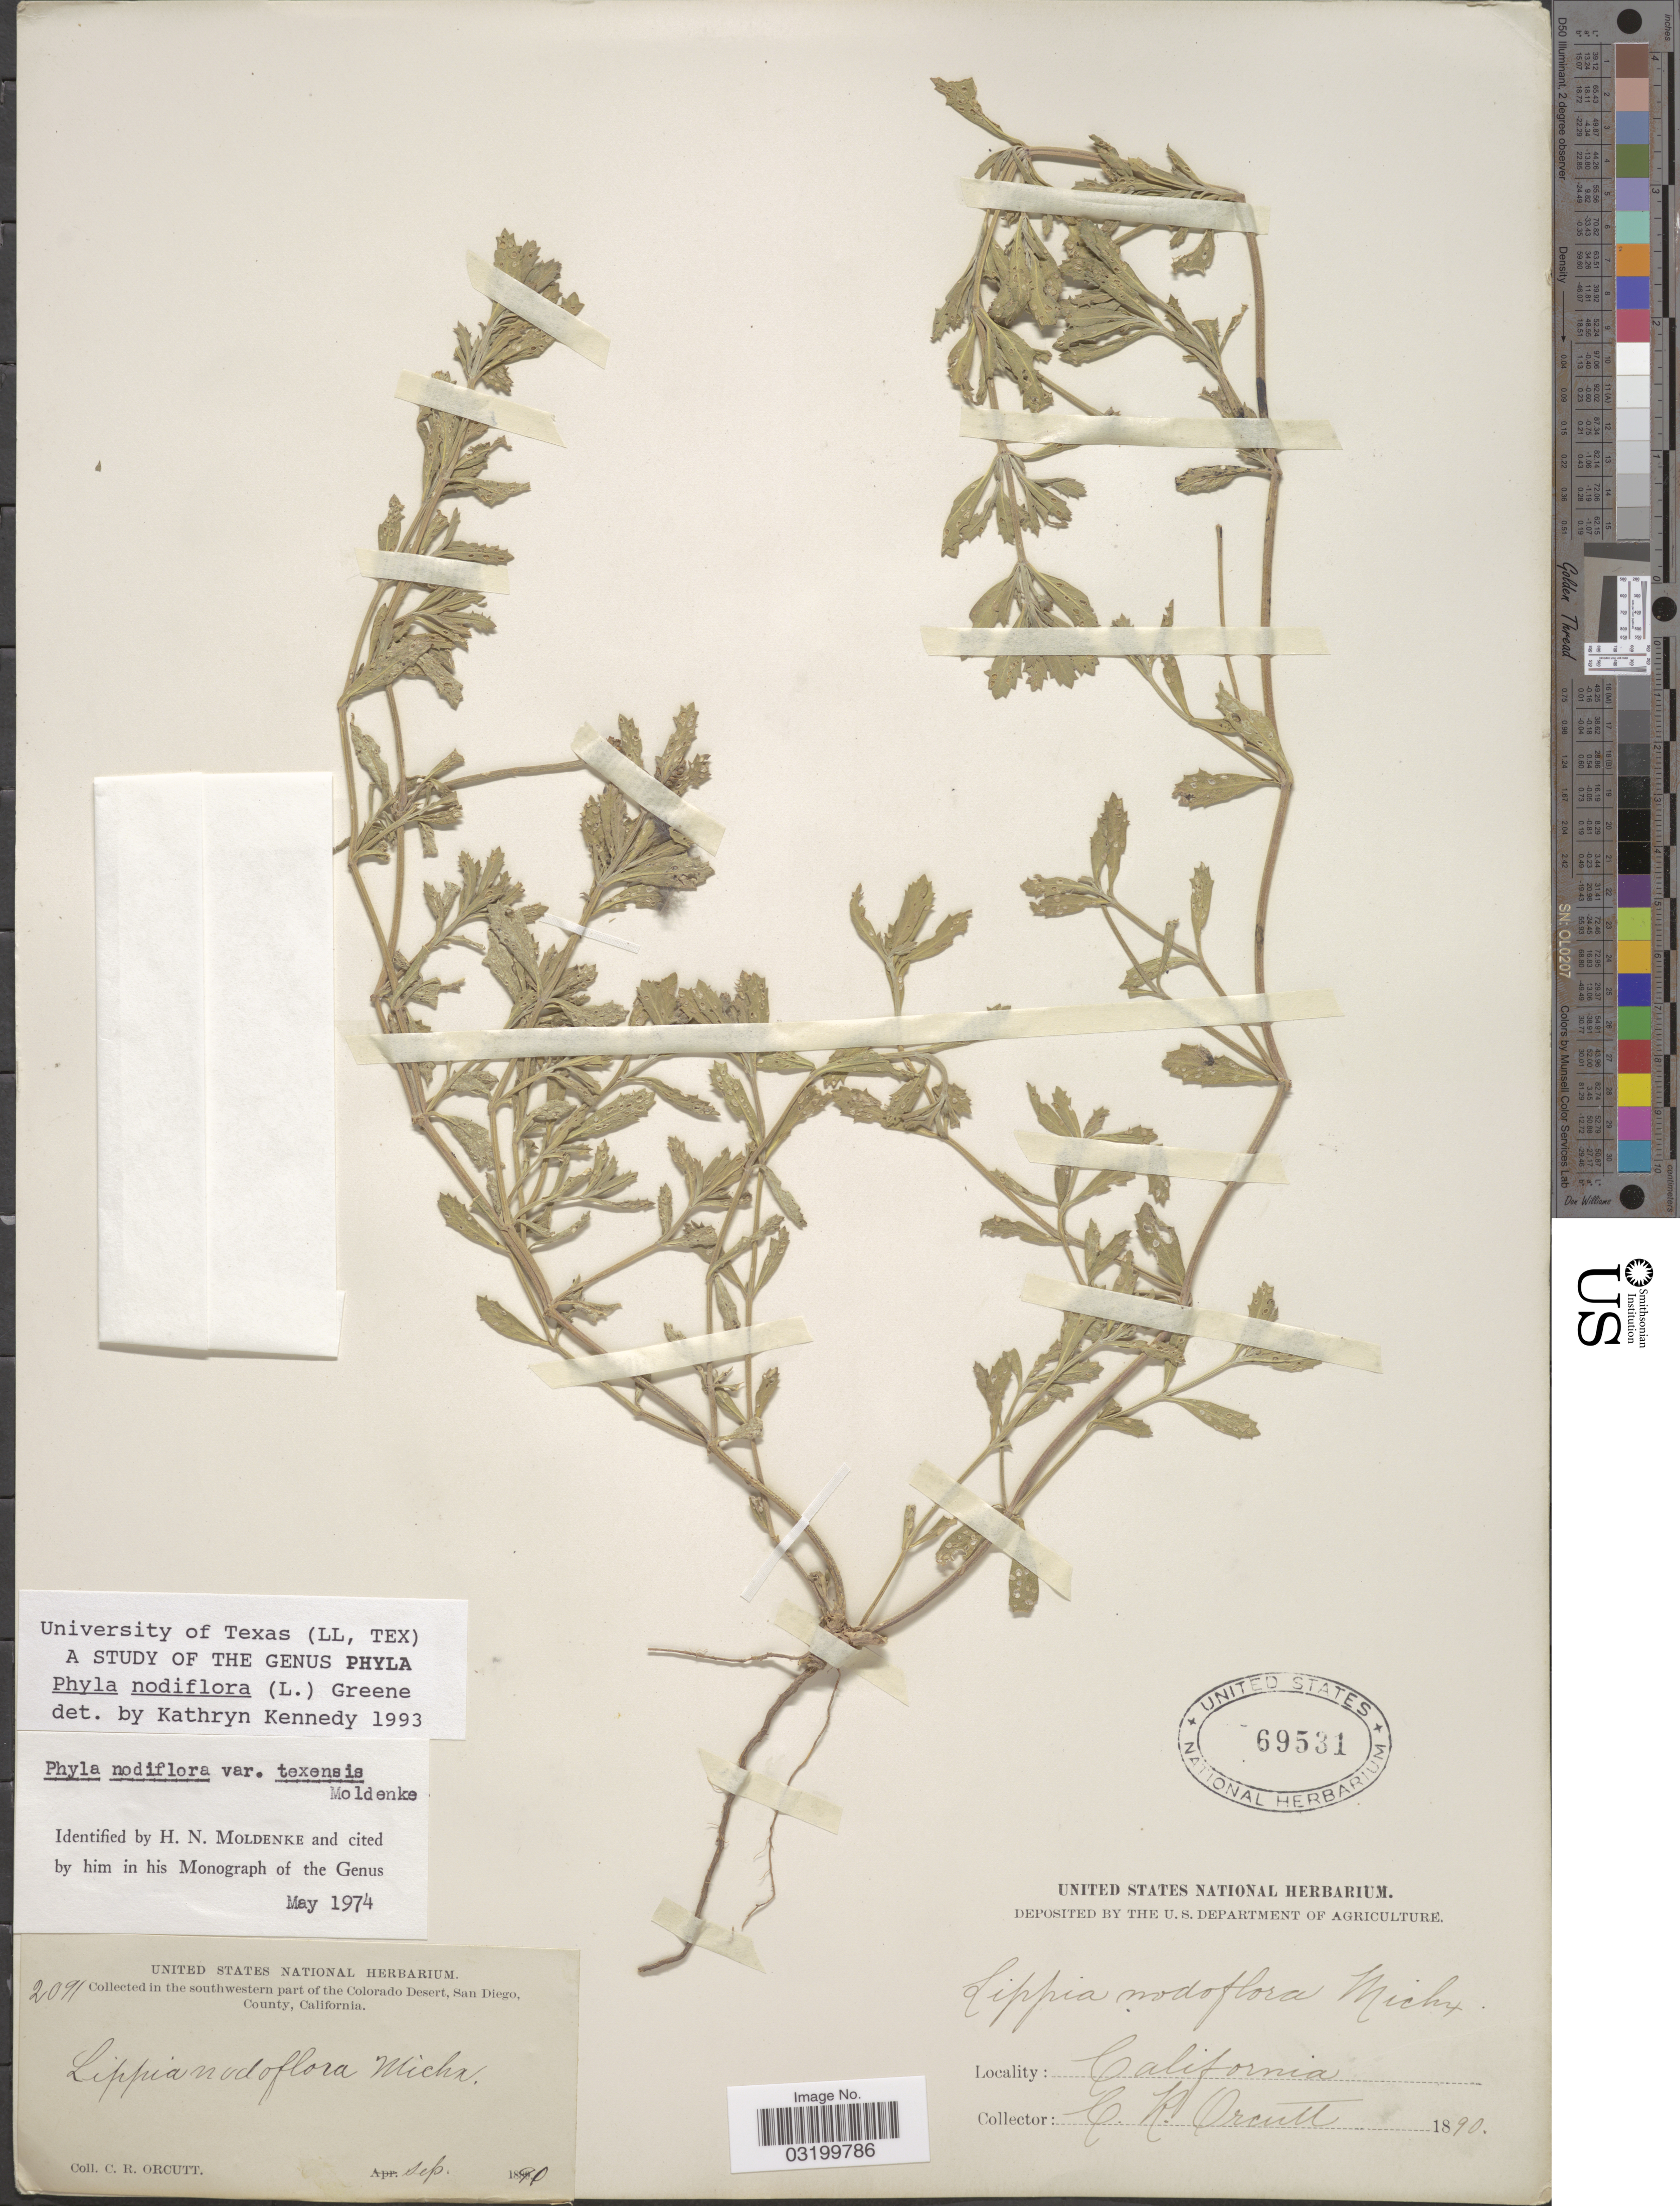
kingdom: Plantae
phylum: Tracheophyta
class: Magnoliopsida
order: Lamiales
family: Verbenaceae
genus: Phyla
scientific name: Phyla nodiflora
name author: (L.) Greene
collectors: C. R. Orcutt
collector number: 2091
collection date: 1890-09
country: United States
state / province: California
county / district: San Diego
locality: Southwestern part of the Colorado Desert, San Diego, County.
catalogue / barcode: US 69531